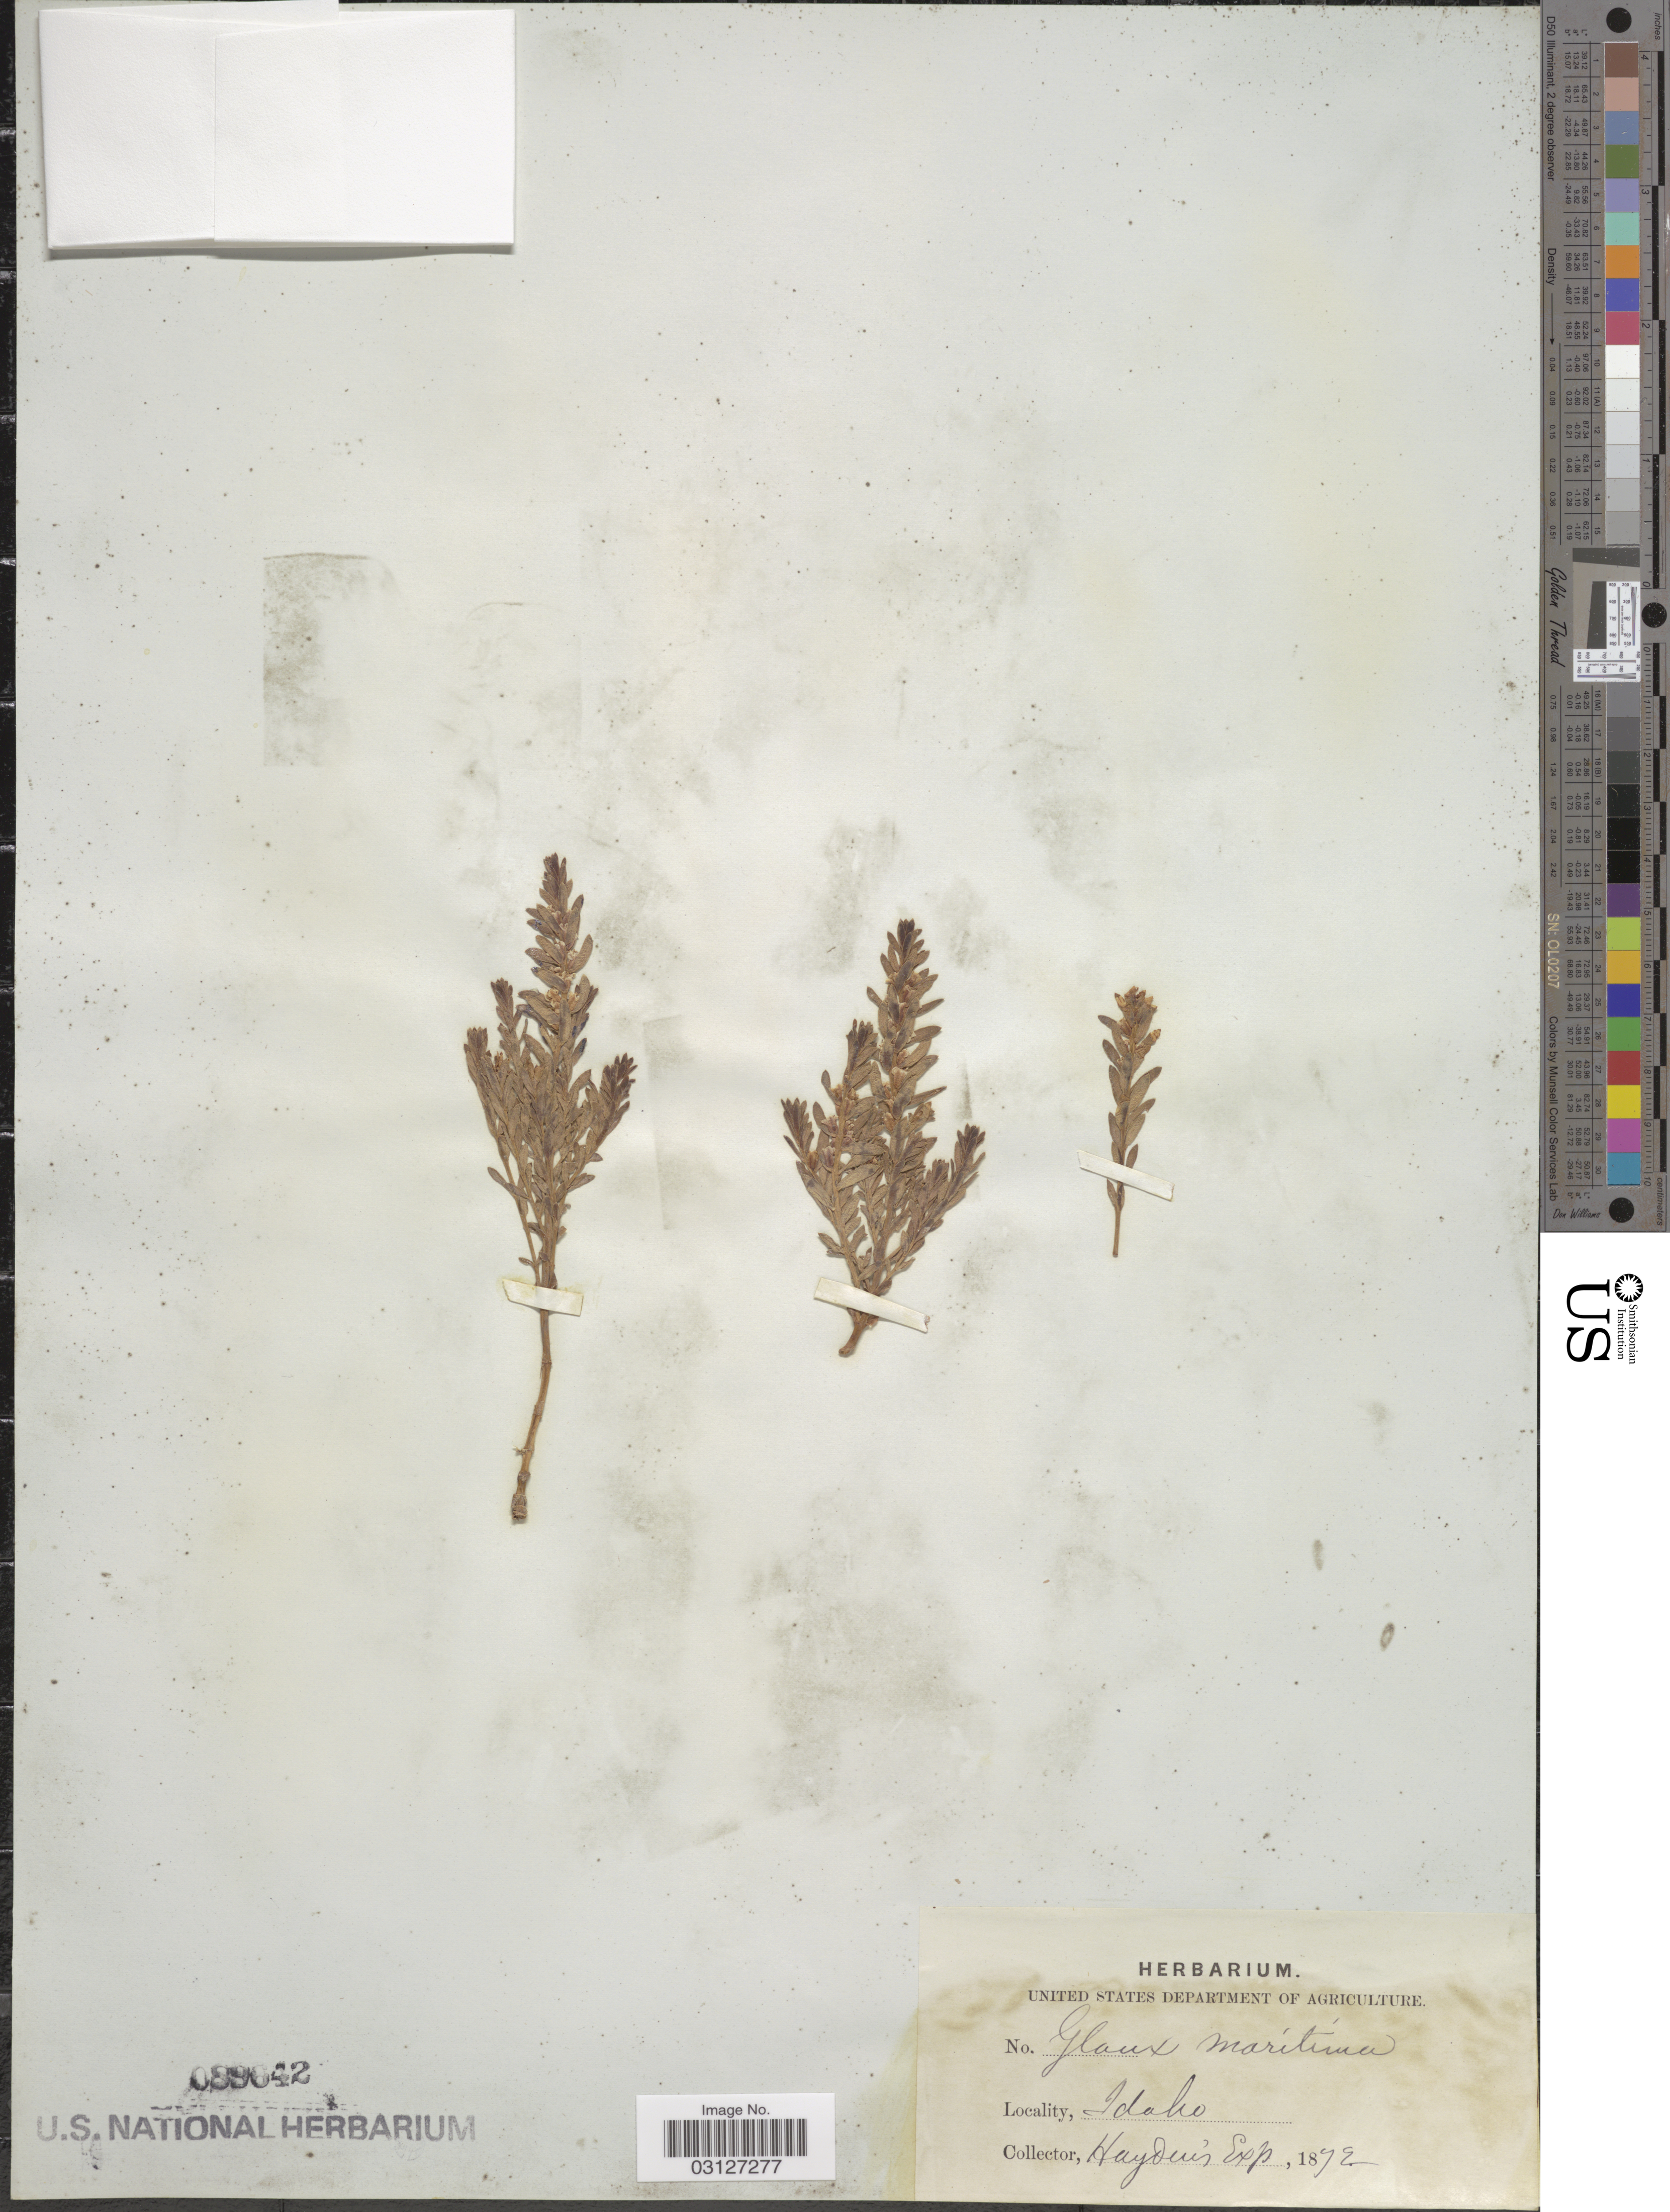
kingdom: Plantae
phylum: Tracheophyta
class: Magnoliopsida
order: Ericales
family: Primulaceae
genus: Glaux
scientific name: Glaux maritima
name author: L.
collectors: Hayden Exped.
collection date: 1892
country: United States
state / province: Idaho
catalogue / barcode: US 89642